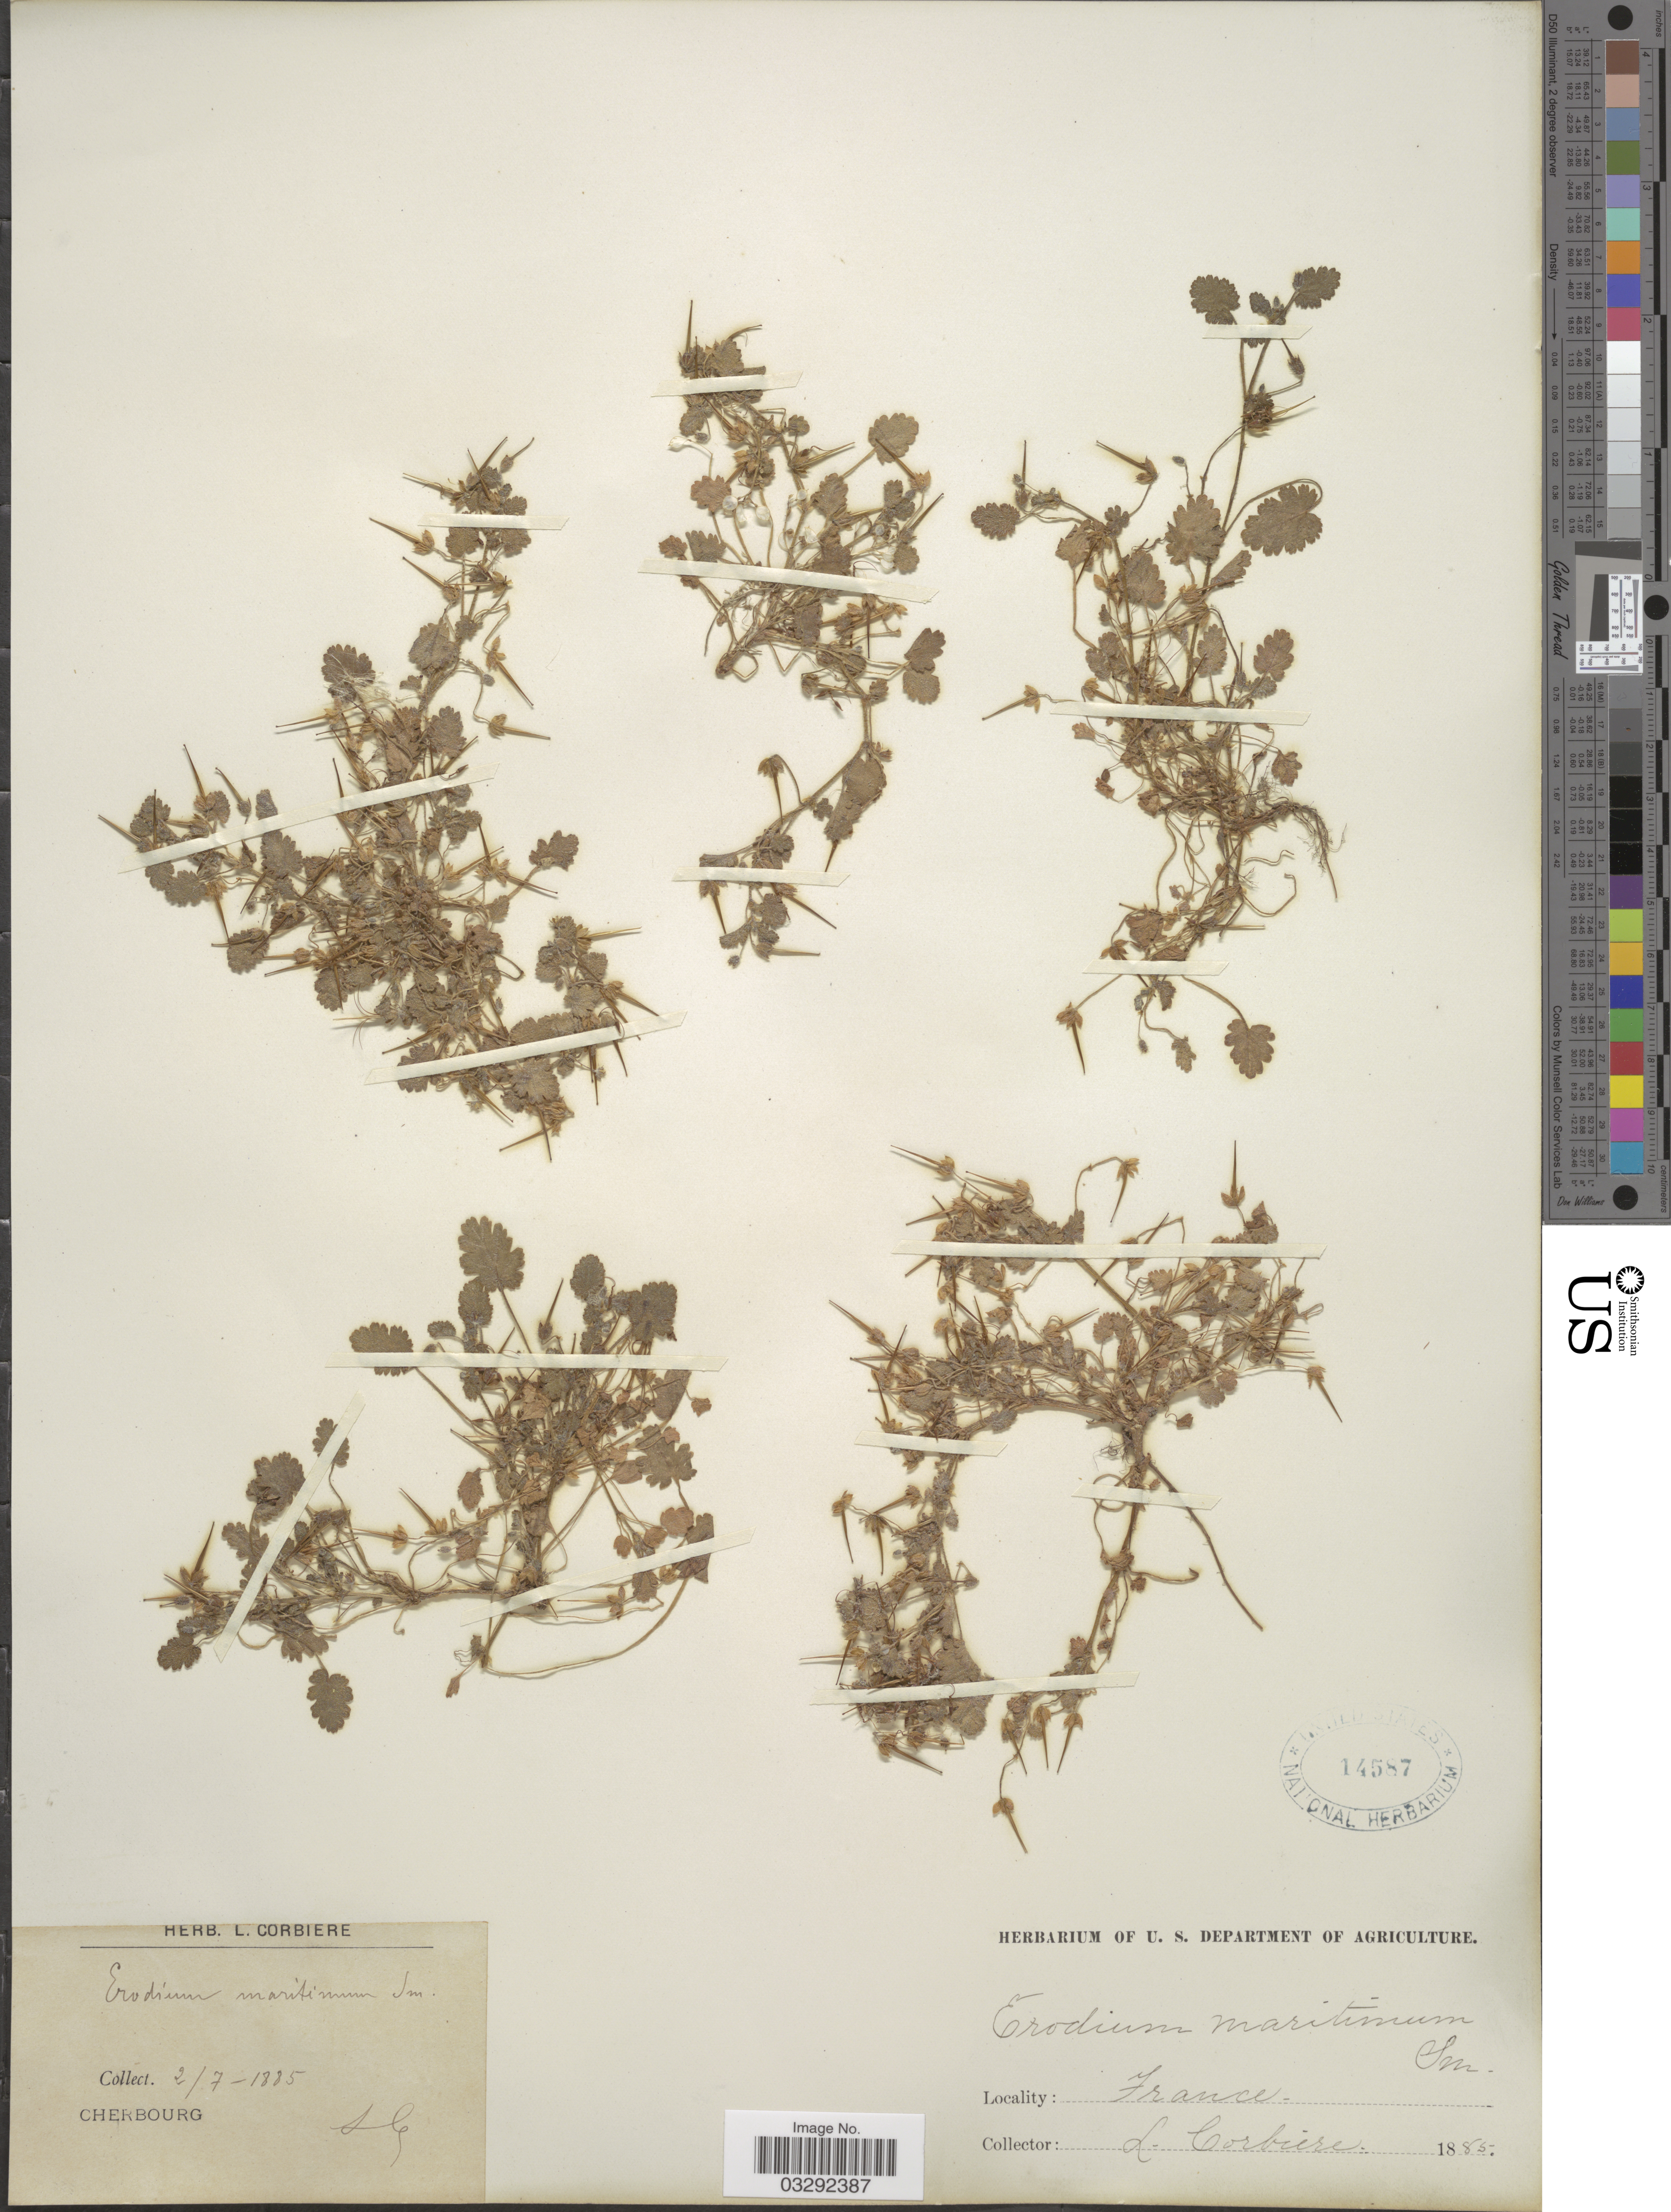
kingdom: Plantae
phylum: Tracheophyta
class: Magnoliopsida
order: Geraniales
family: Geraniaceae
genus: Erodium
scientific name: Erodium maritimum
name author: L'Hér. ex Aiton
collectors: L. Corbière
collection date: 1885-07-02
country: France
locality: Cherbourg.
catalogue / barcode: US 14587